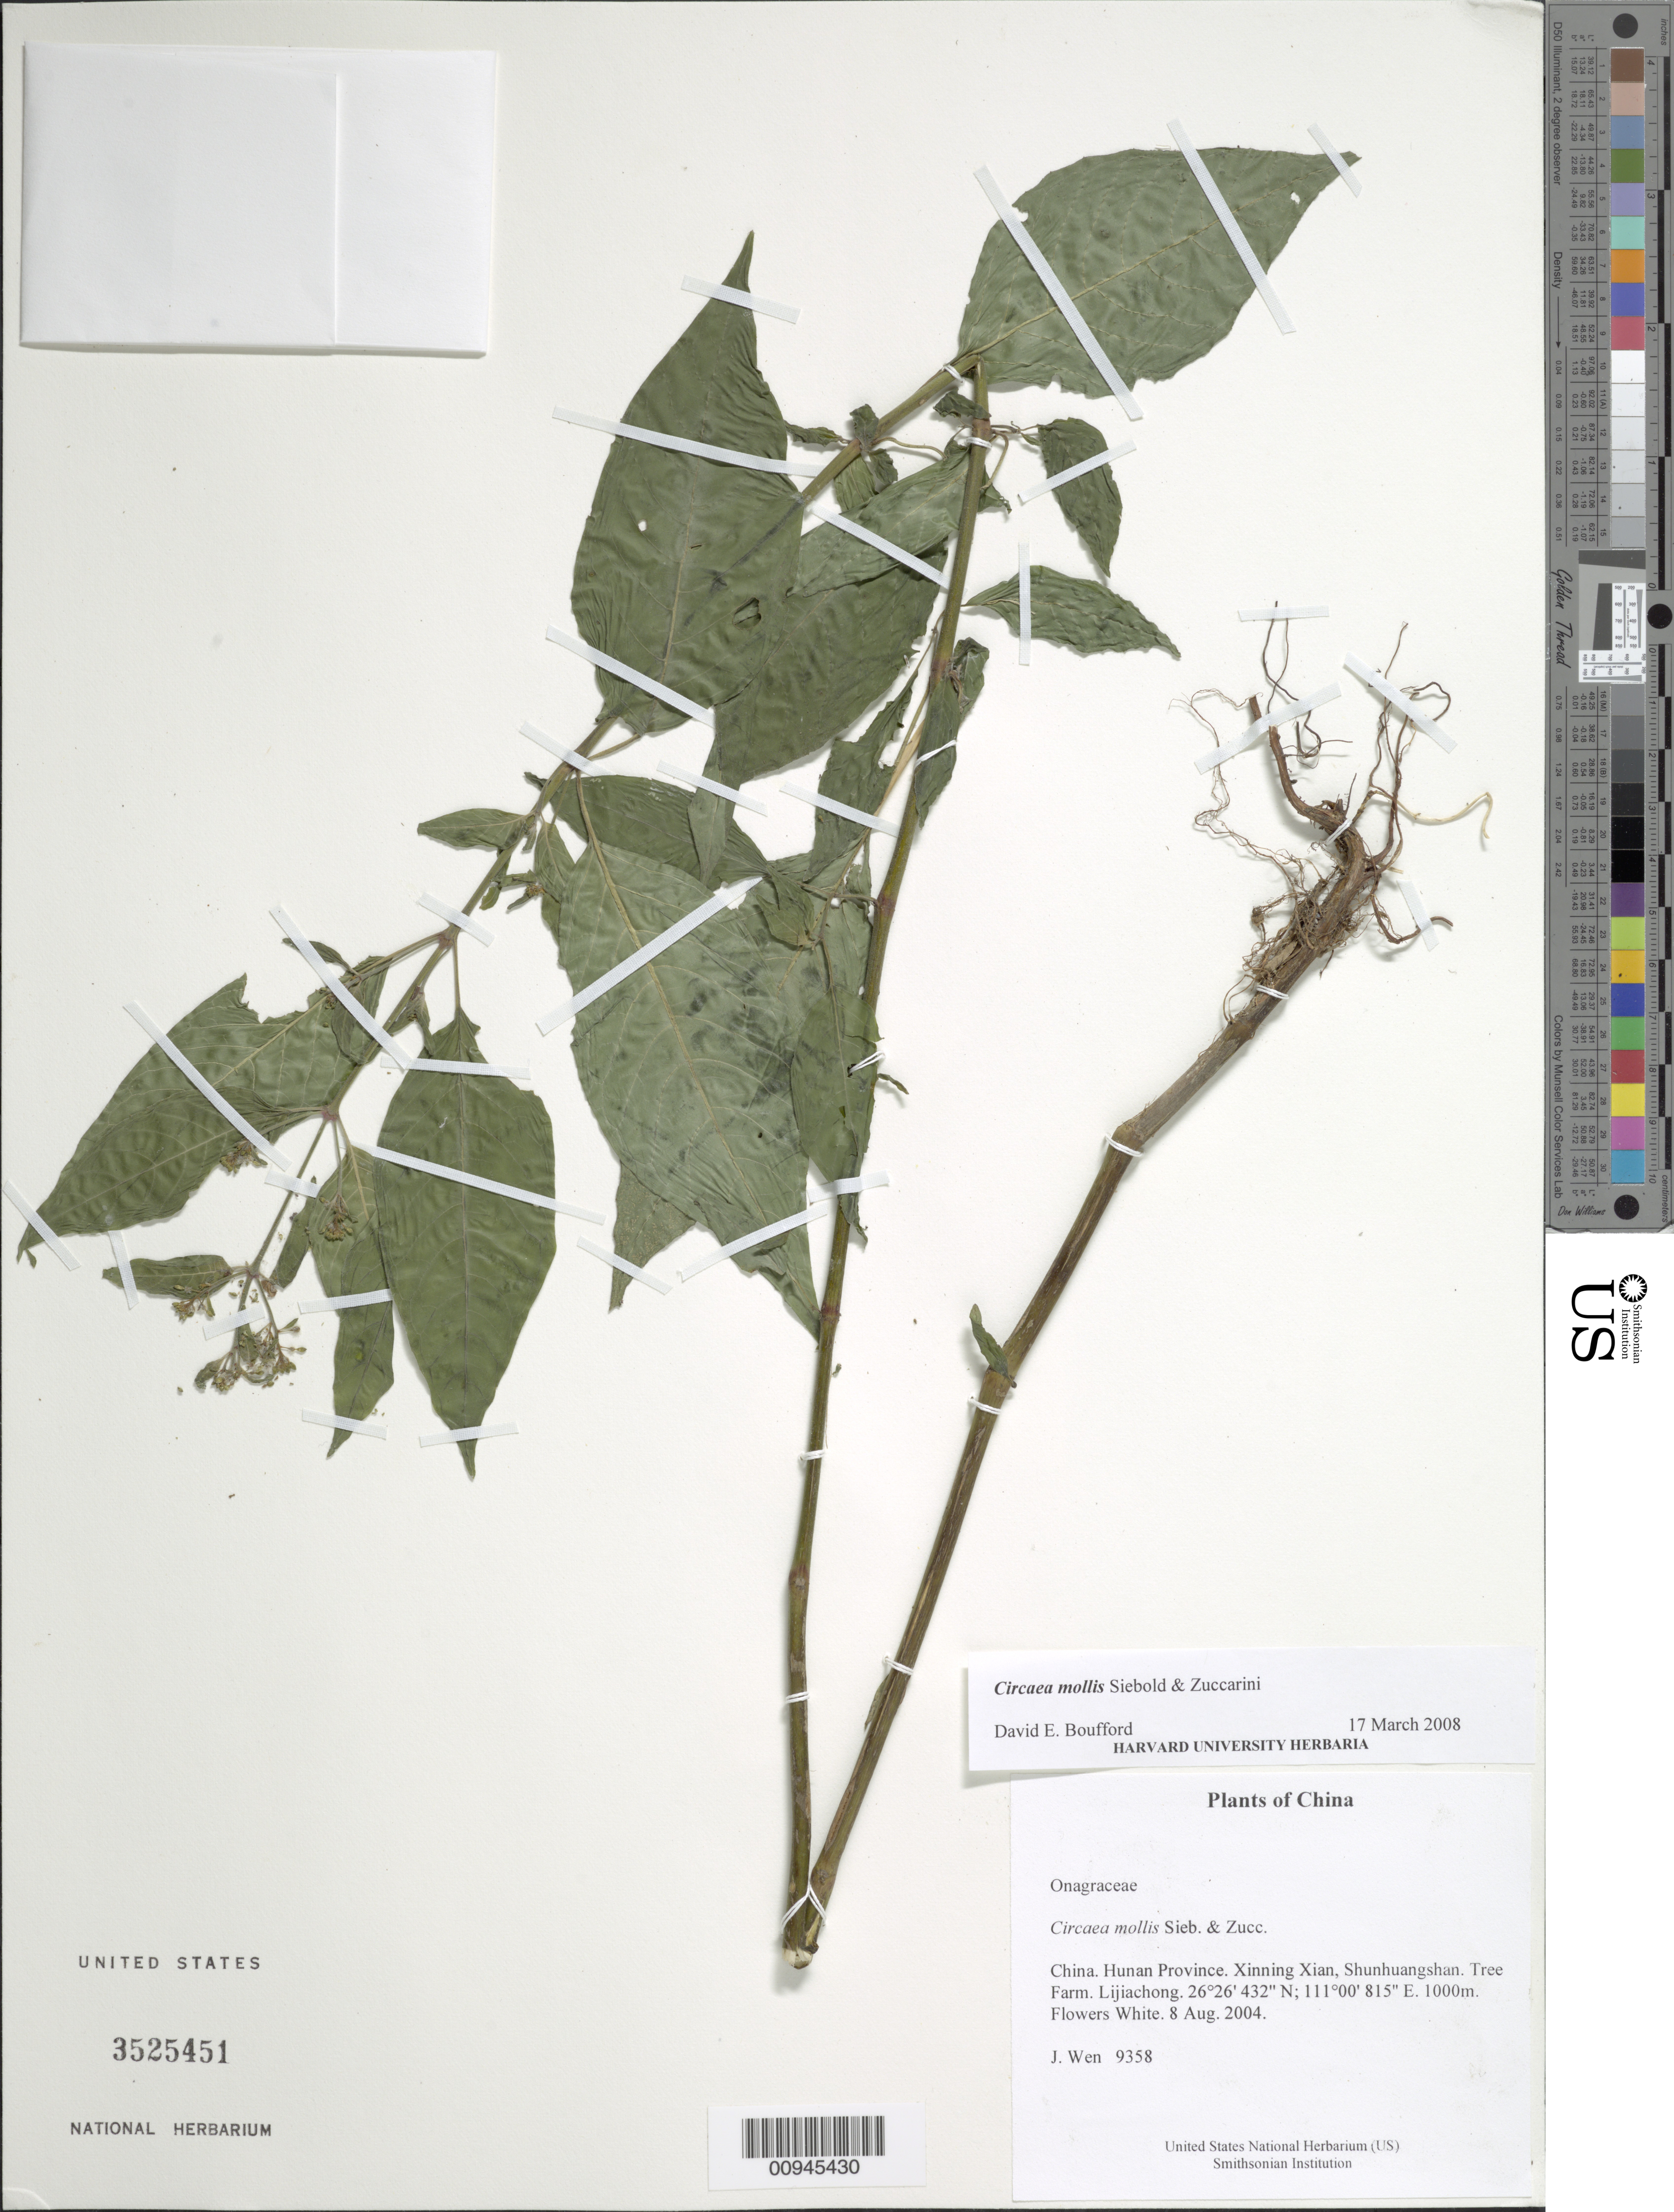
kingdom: Plantae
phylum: Tracheophyta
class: Magnoliopsida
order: Myrtales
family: Onagraceae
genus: Circaea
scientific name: Circaea mollis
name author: Siebold & Zucc.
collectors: J. Wen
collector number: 9358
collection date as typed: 08 Aug 2006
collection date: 2006-08-08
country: China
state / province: Hunan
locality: Xinning, Xunhuangshan Tree Farm, near the headquarter.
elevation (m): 841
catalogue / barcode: US 3525451